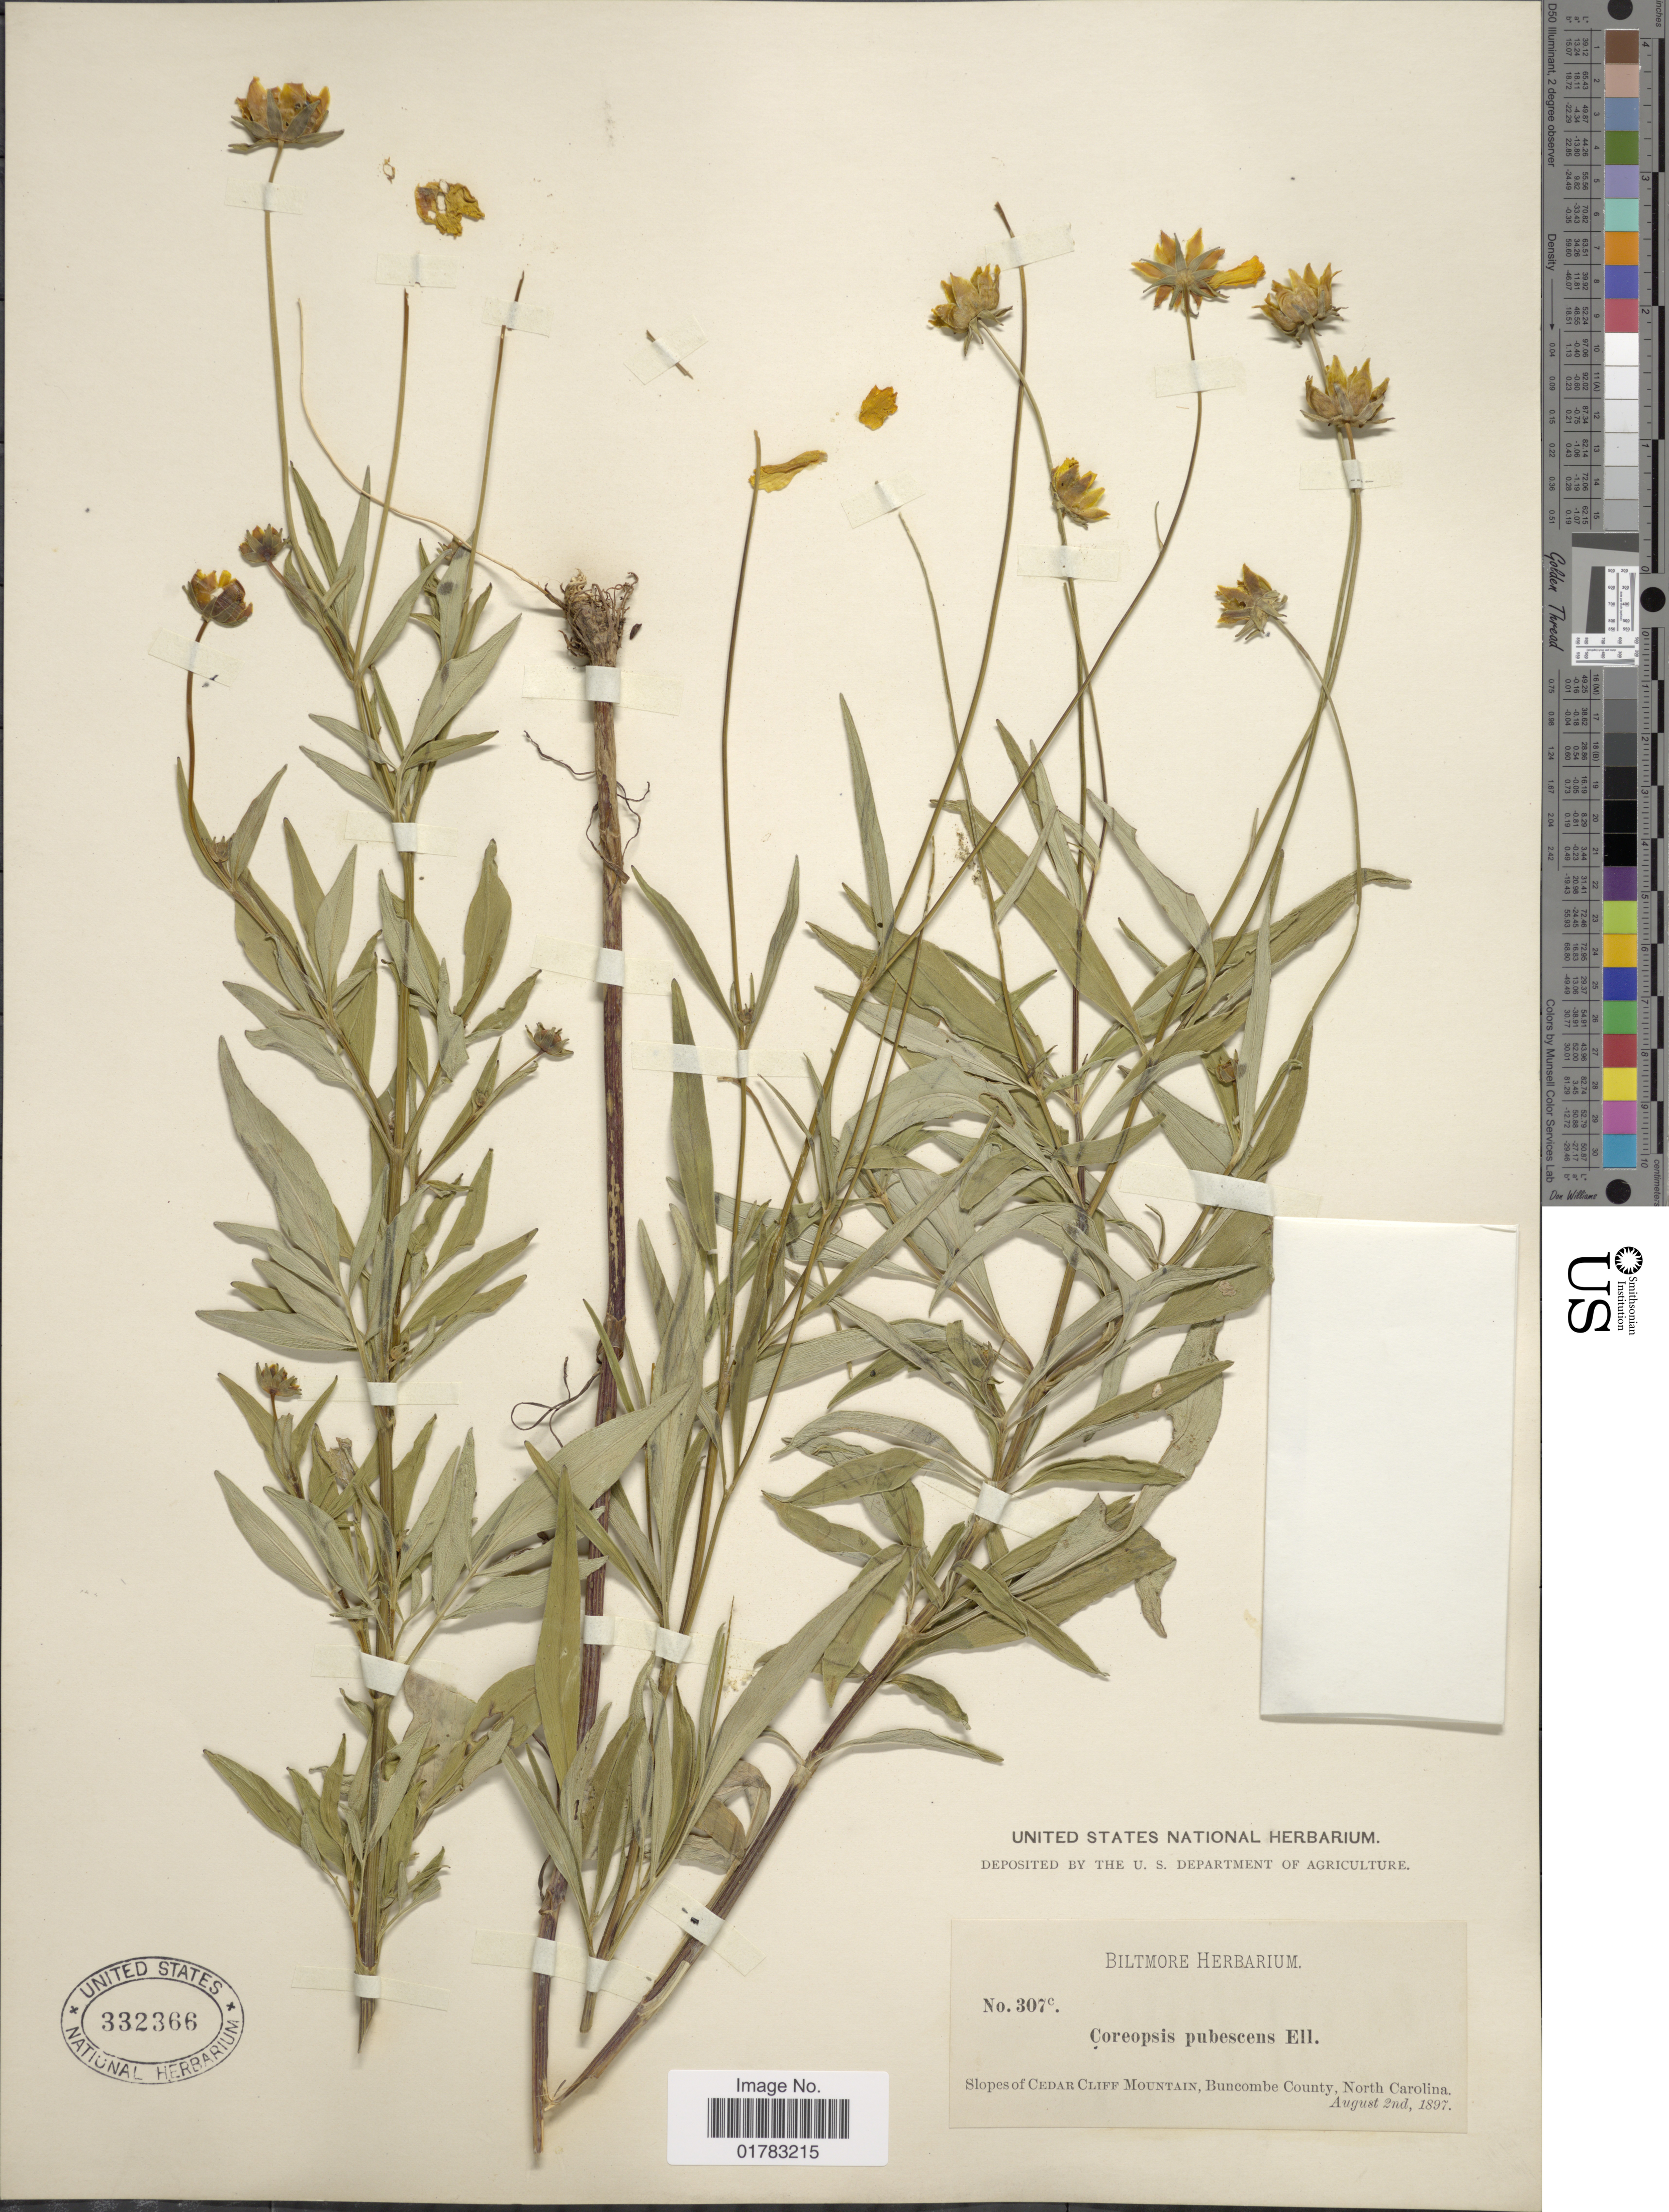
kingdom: Plantae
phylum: Tracheophyta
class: Magnoliopsida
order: Asterales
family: Asteraceae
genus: Coreopsis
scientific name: Coreopsis pubescens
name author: Elliott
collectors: ex herb. Biltmore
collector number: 307c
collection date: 1897-08-02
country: United States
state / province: North Carolina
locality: Slopes of Cedar Cliff Mountain, Buncombe County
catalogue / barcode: US 332366